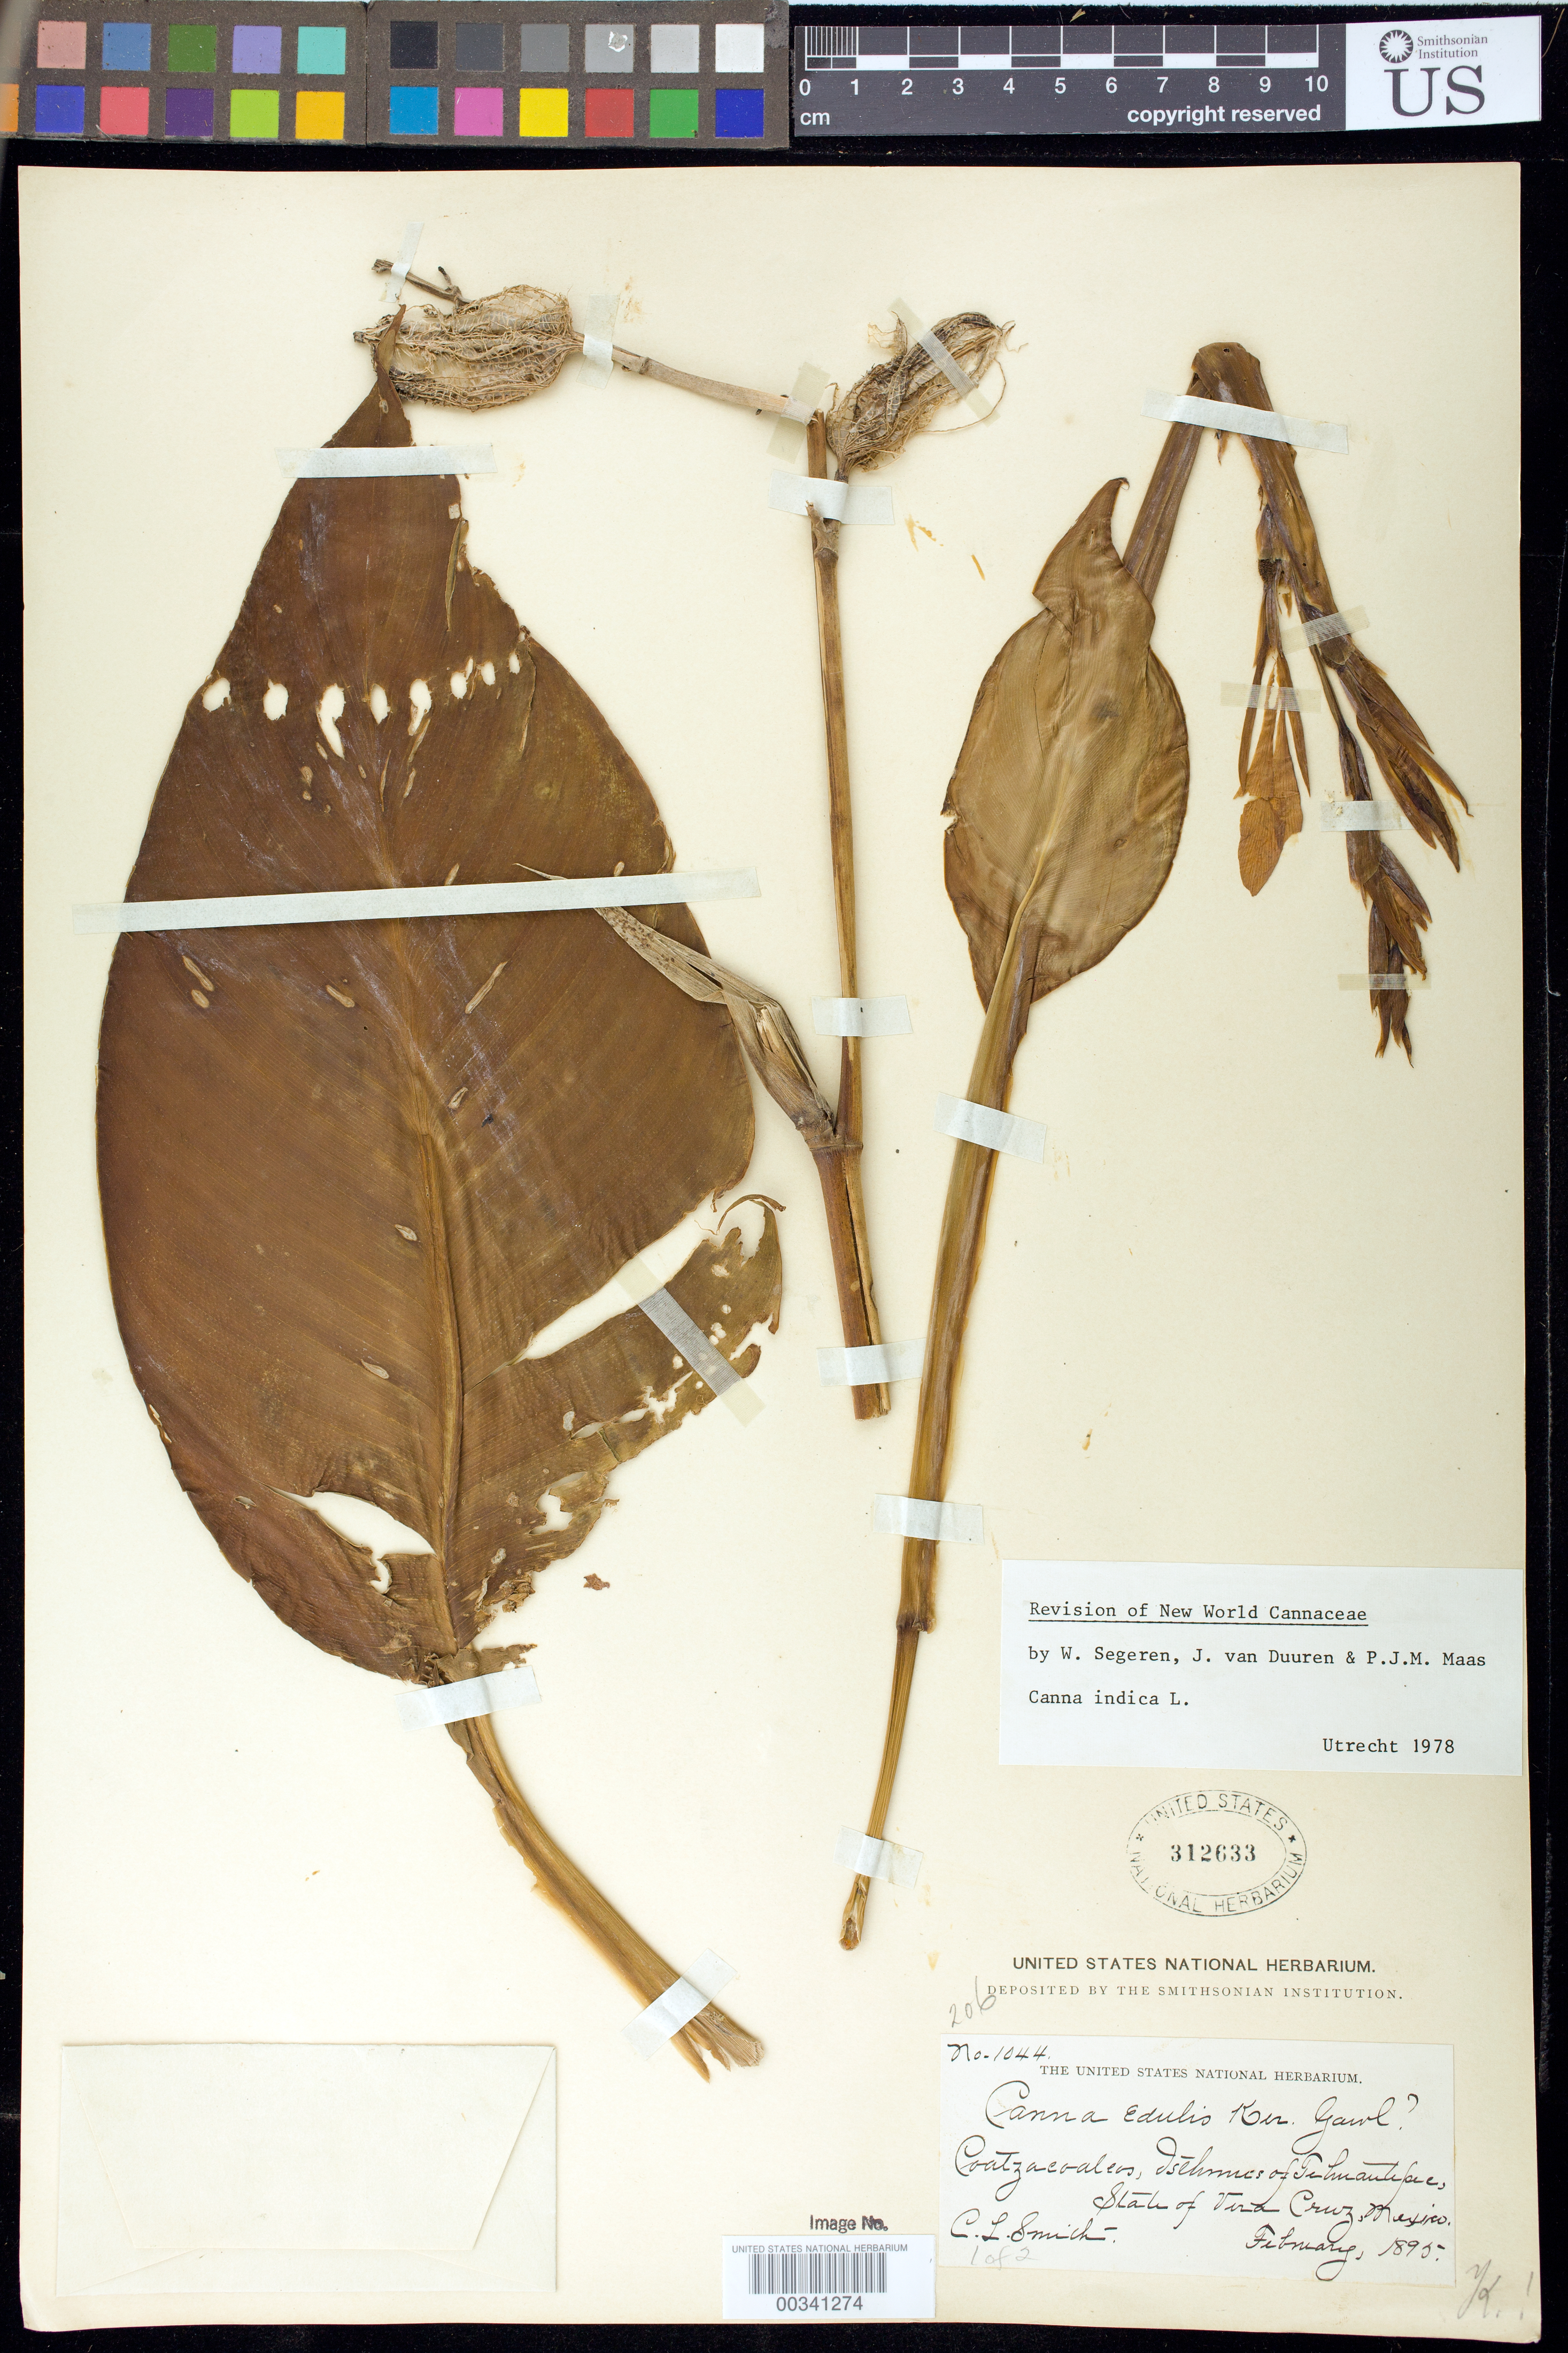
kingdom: Plantae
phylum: Tracheophyta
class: Liliopsida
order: Zingiberales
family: Cannaceae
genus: Canna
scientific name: Canna indica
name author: L.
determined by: Segeren, W.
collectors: C. L. Smith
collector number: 1044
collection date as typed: Feb 1895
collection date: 1895-02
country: Mexico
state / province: Veracruz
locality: Coatzacoaleos, Isthmus of Tehuantepec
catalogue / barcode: US 312633